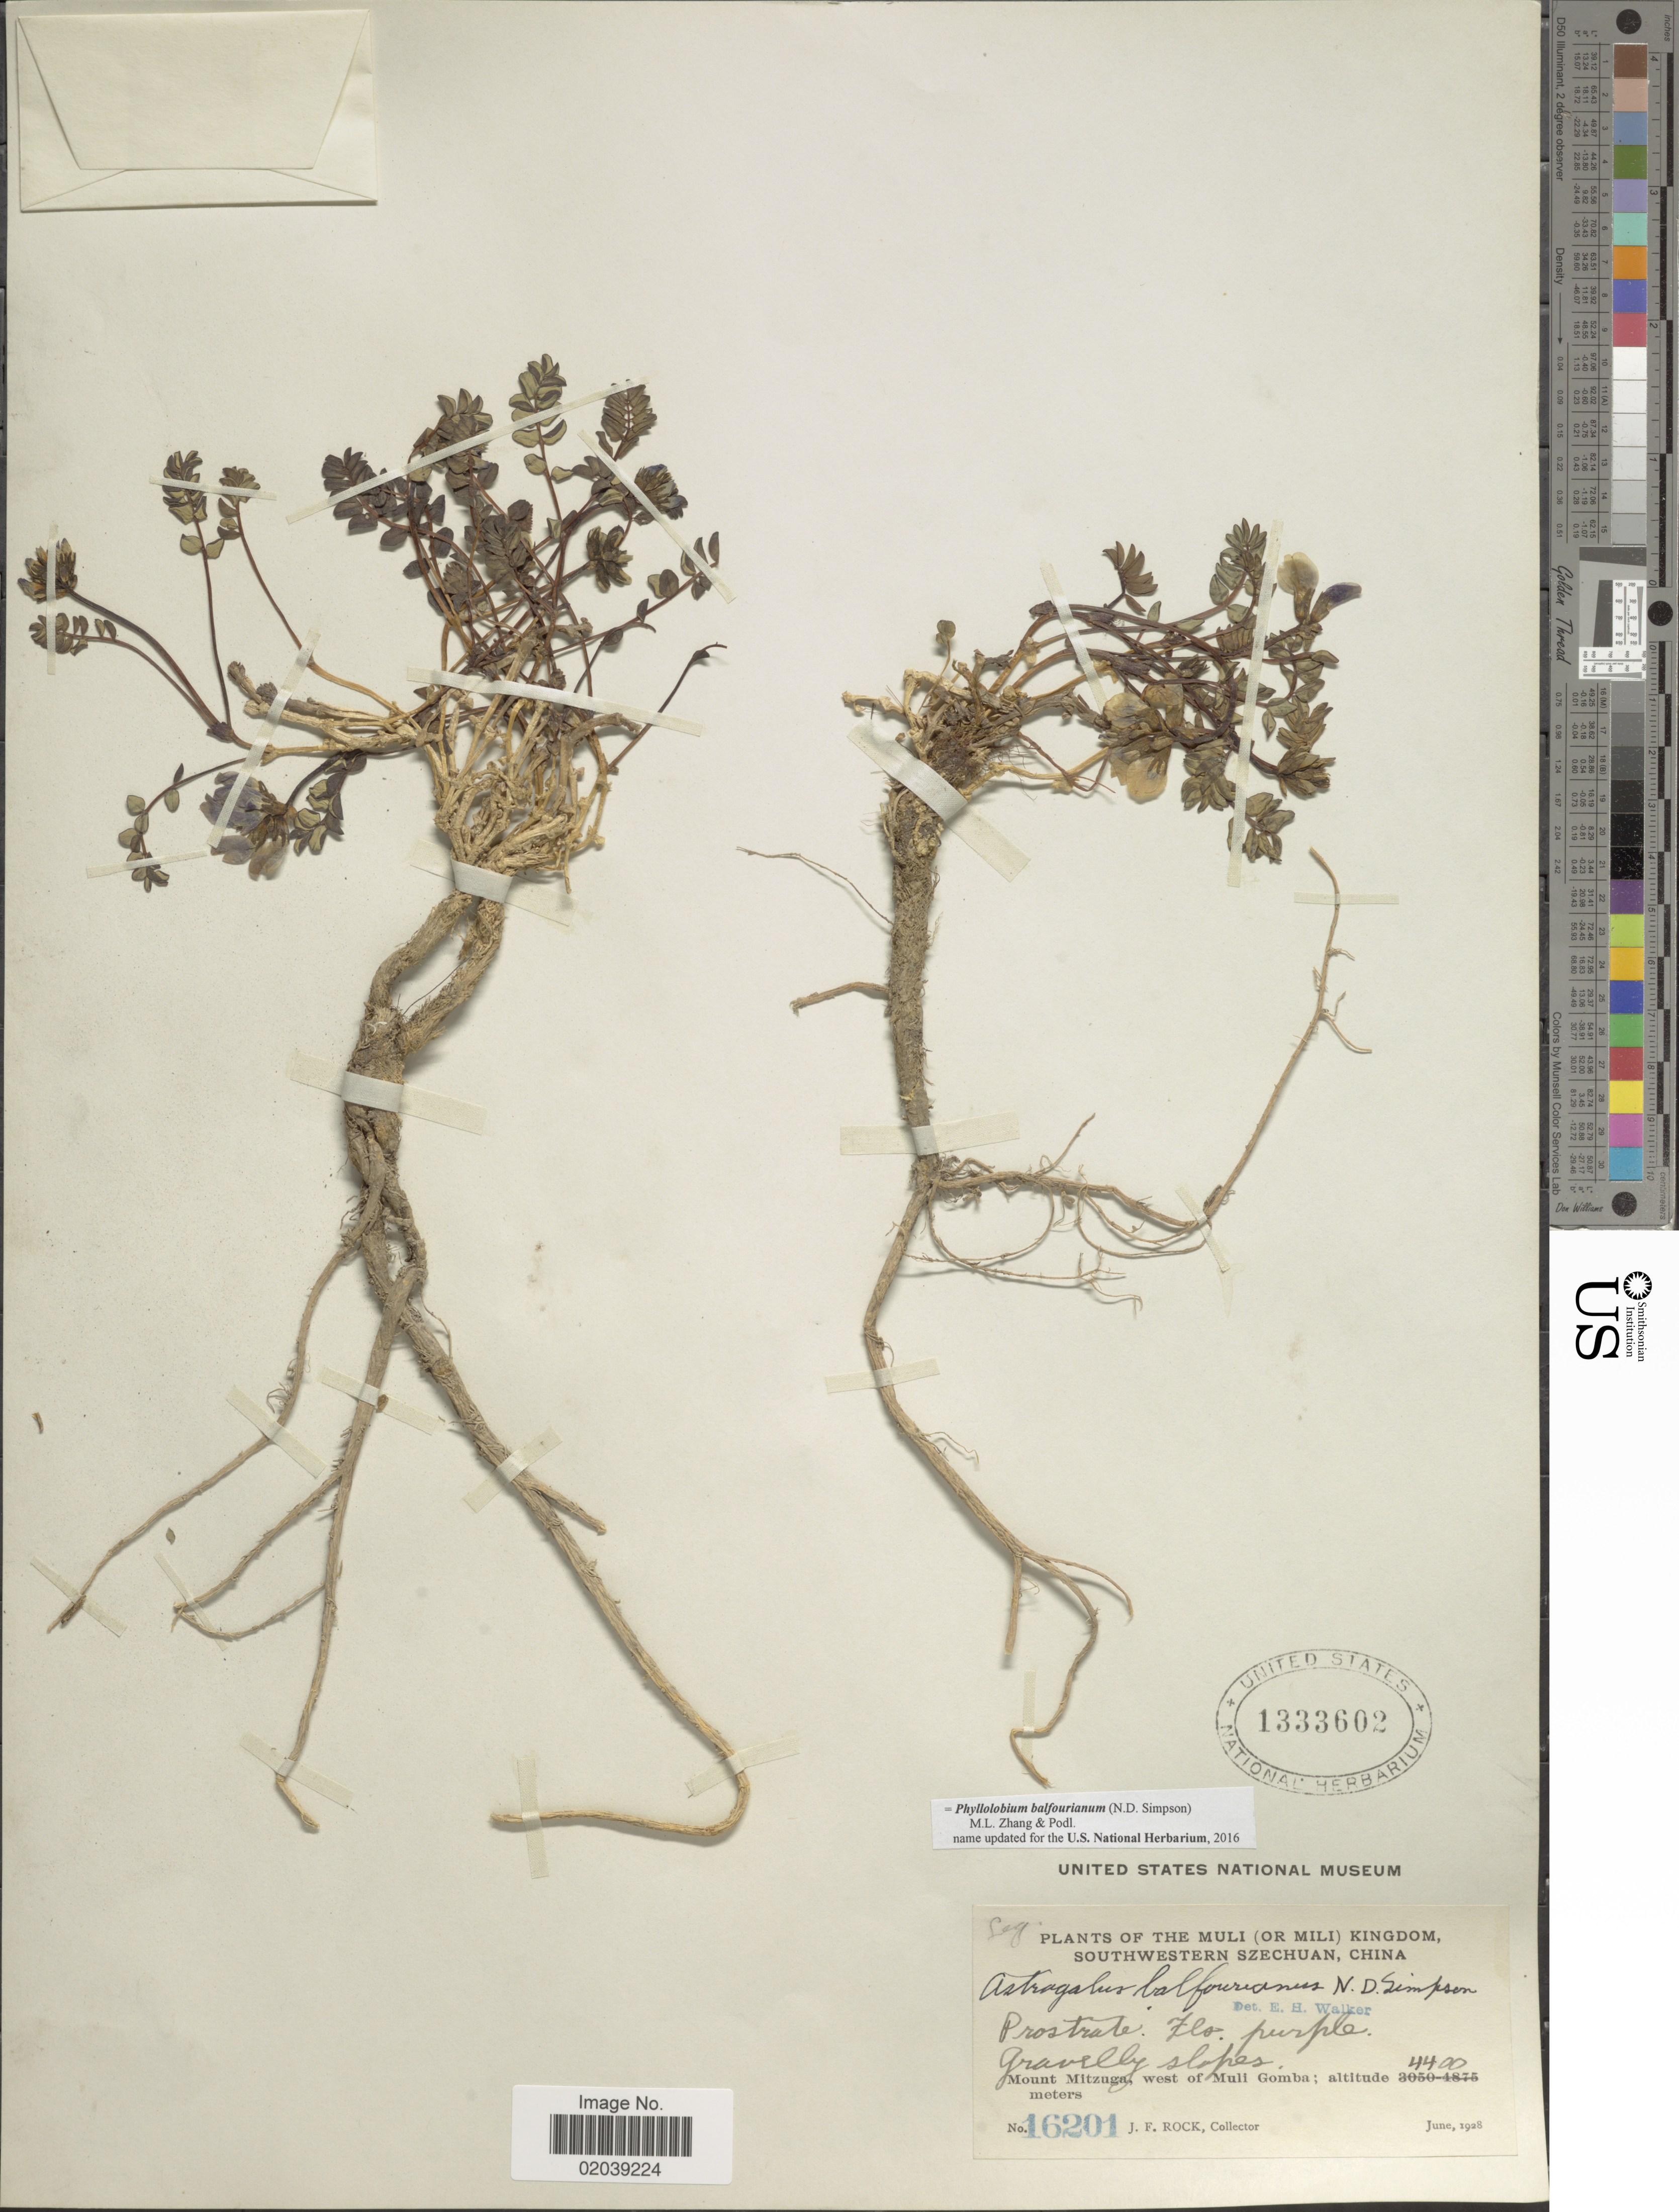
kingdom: Plantae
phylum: Tracheophyta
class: Magnoliopsida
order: Fabales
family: Fabaceae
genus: Phyllolobium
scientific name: Phyllolobium balfourianum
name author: (N.D. Simpson) M.L. Zhang & Podlech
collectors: J. Rock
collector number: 16201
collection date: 1928-06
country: China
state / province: Sichuan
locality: The Muli (or Mili) Kingdom, Southwestern Szechuan, China. Mount Mitzuga, west of Muli Gomba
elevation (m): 4400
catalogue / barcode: US 1333602